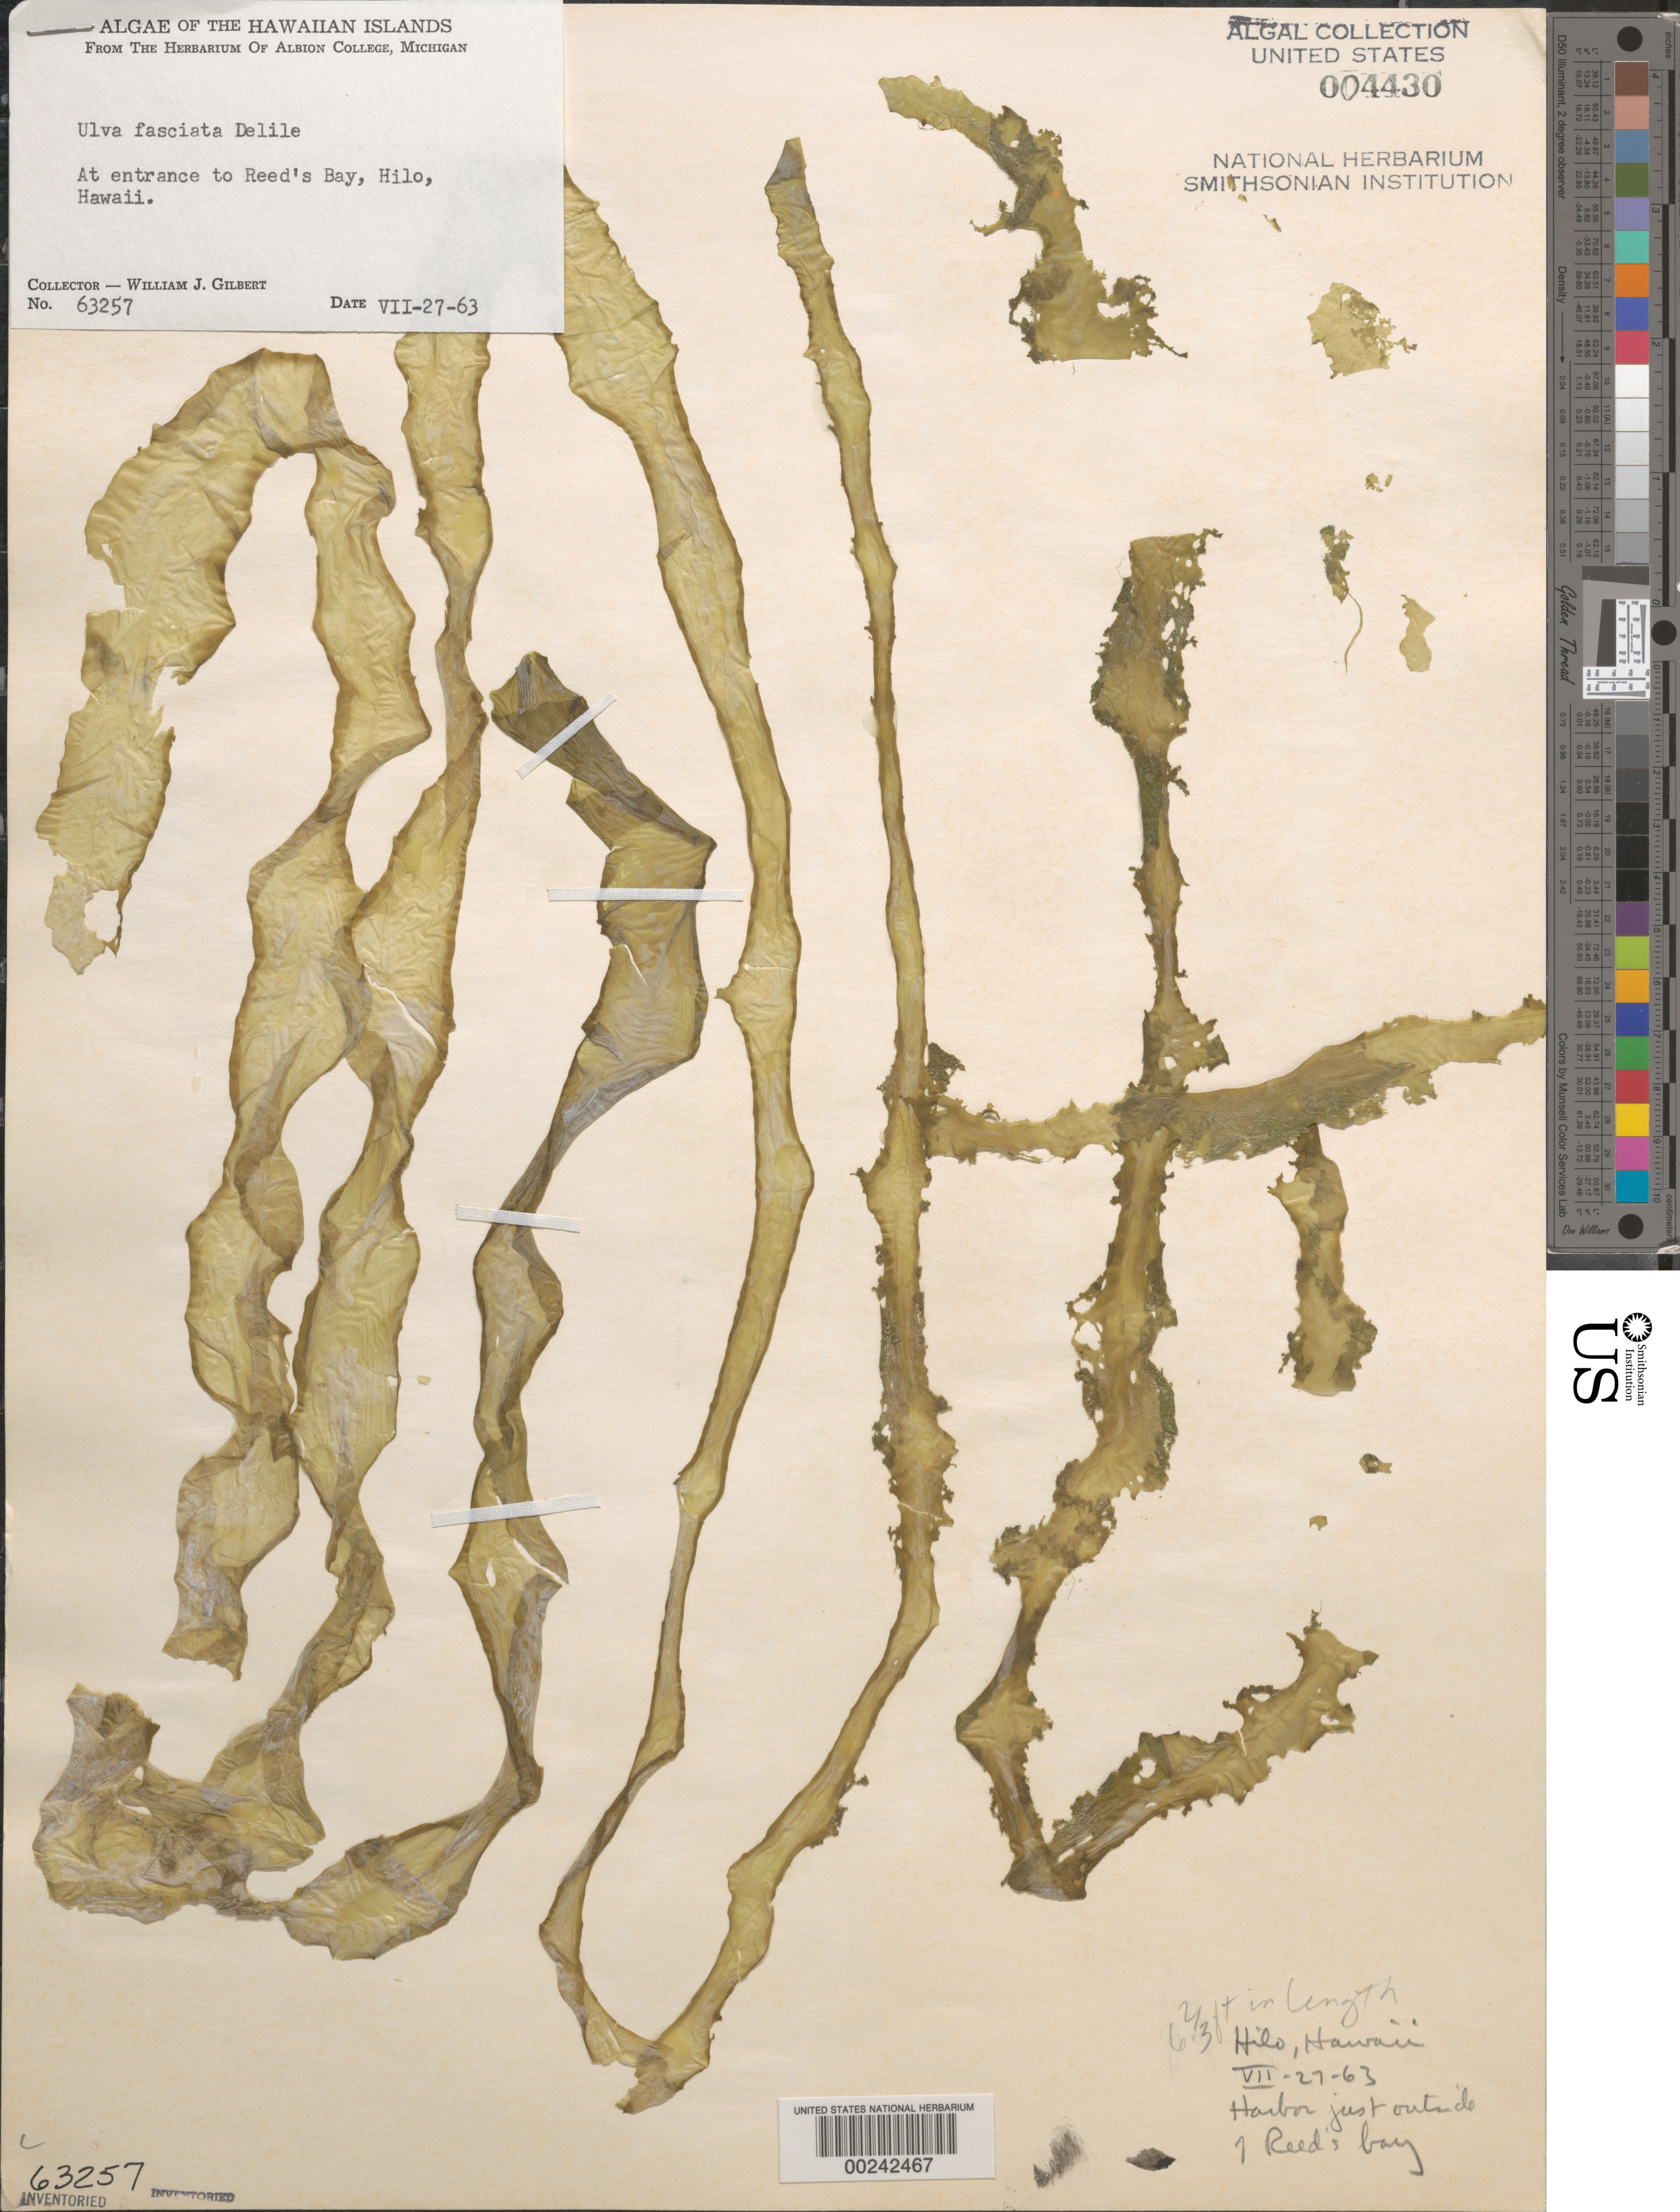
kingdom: Plantae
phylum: Chlorophyta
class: Ulvophyceae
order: Ulvales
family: Ulvaceae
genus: Ulva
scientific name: Ulva lactuca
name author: L.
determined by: Algae name updating Project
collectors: W. J. Gilbert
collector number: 63257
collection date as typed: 27 Jul 1963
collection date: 1963-07-27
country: United States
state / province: Hawaii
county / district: Hawaii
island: Hawaii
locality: Hilo, Reed's Bay entrance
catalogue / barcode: US 4430